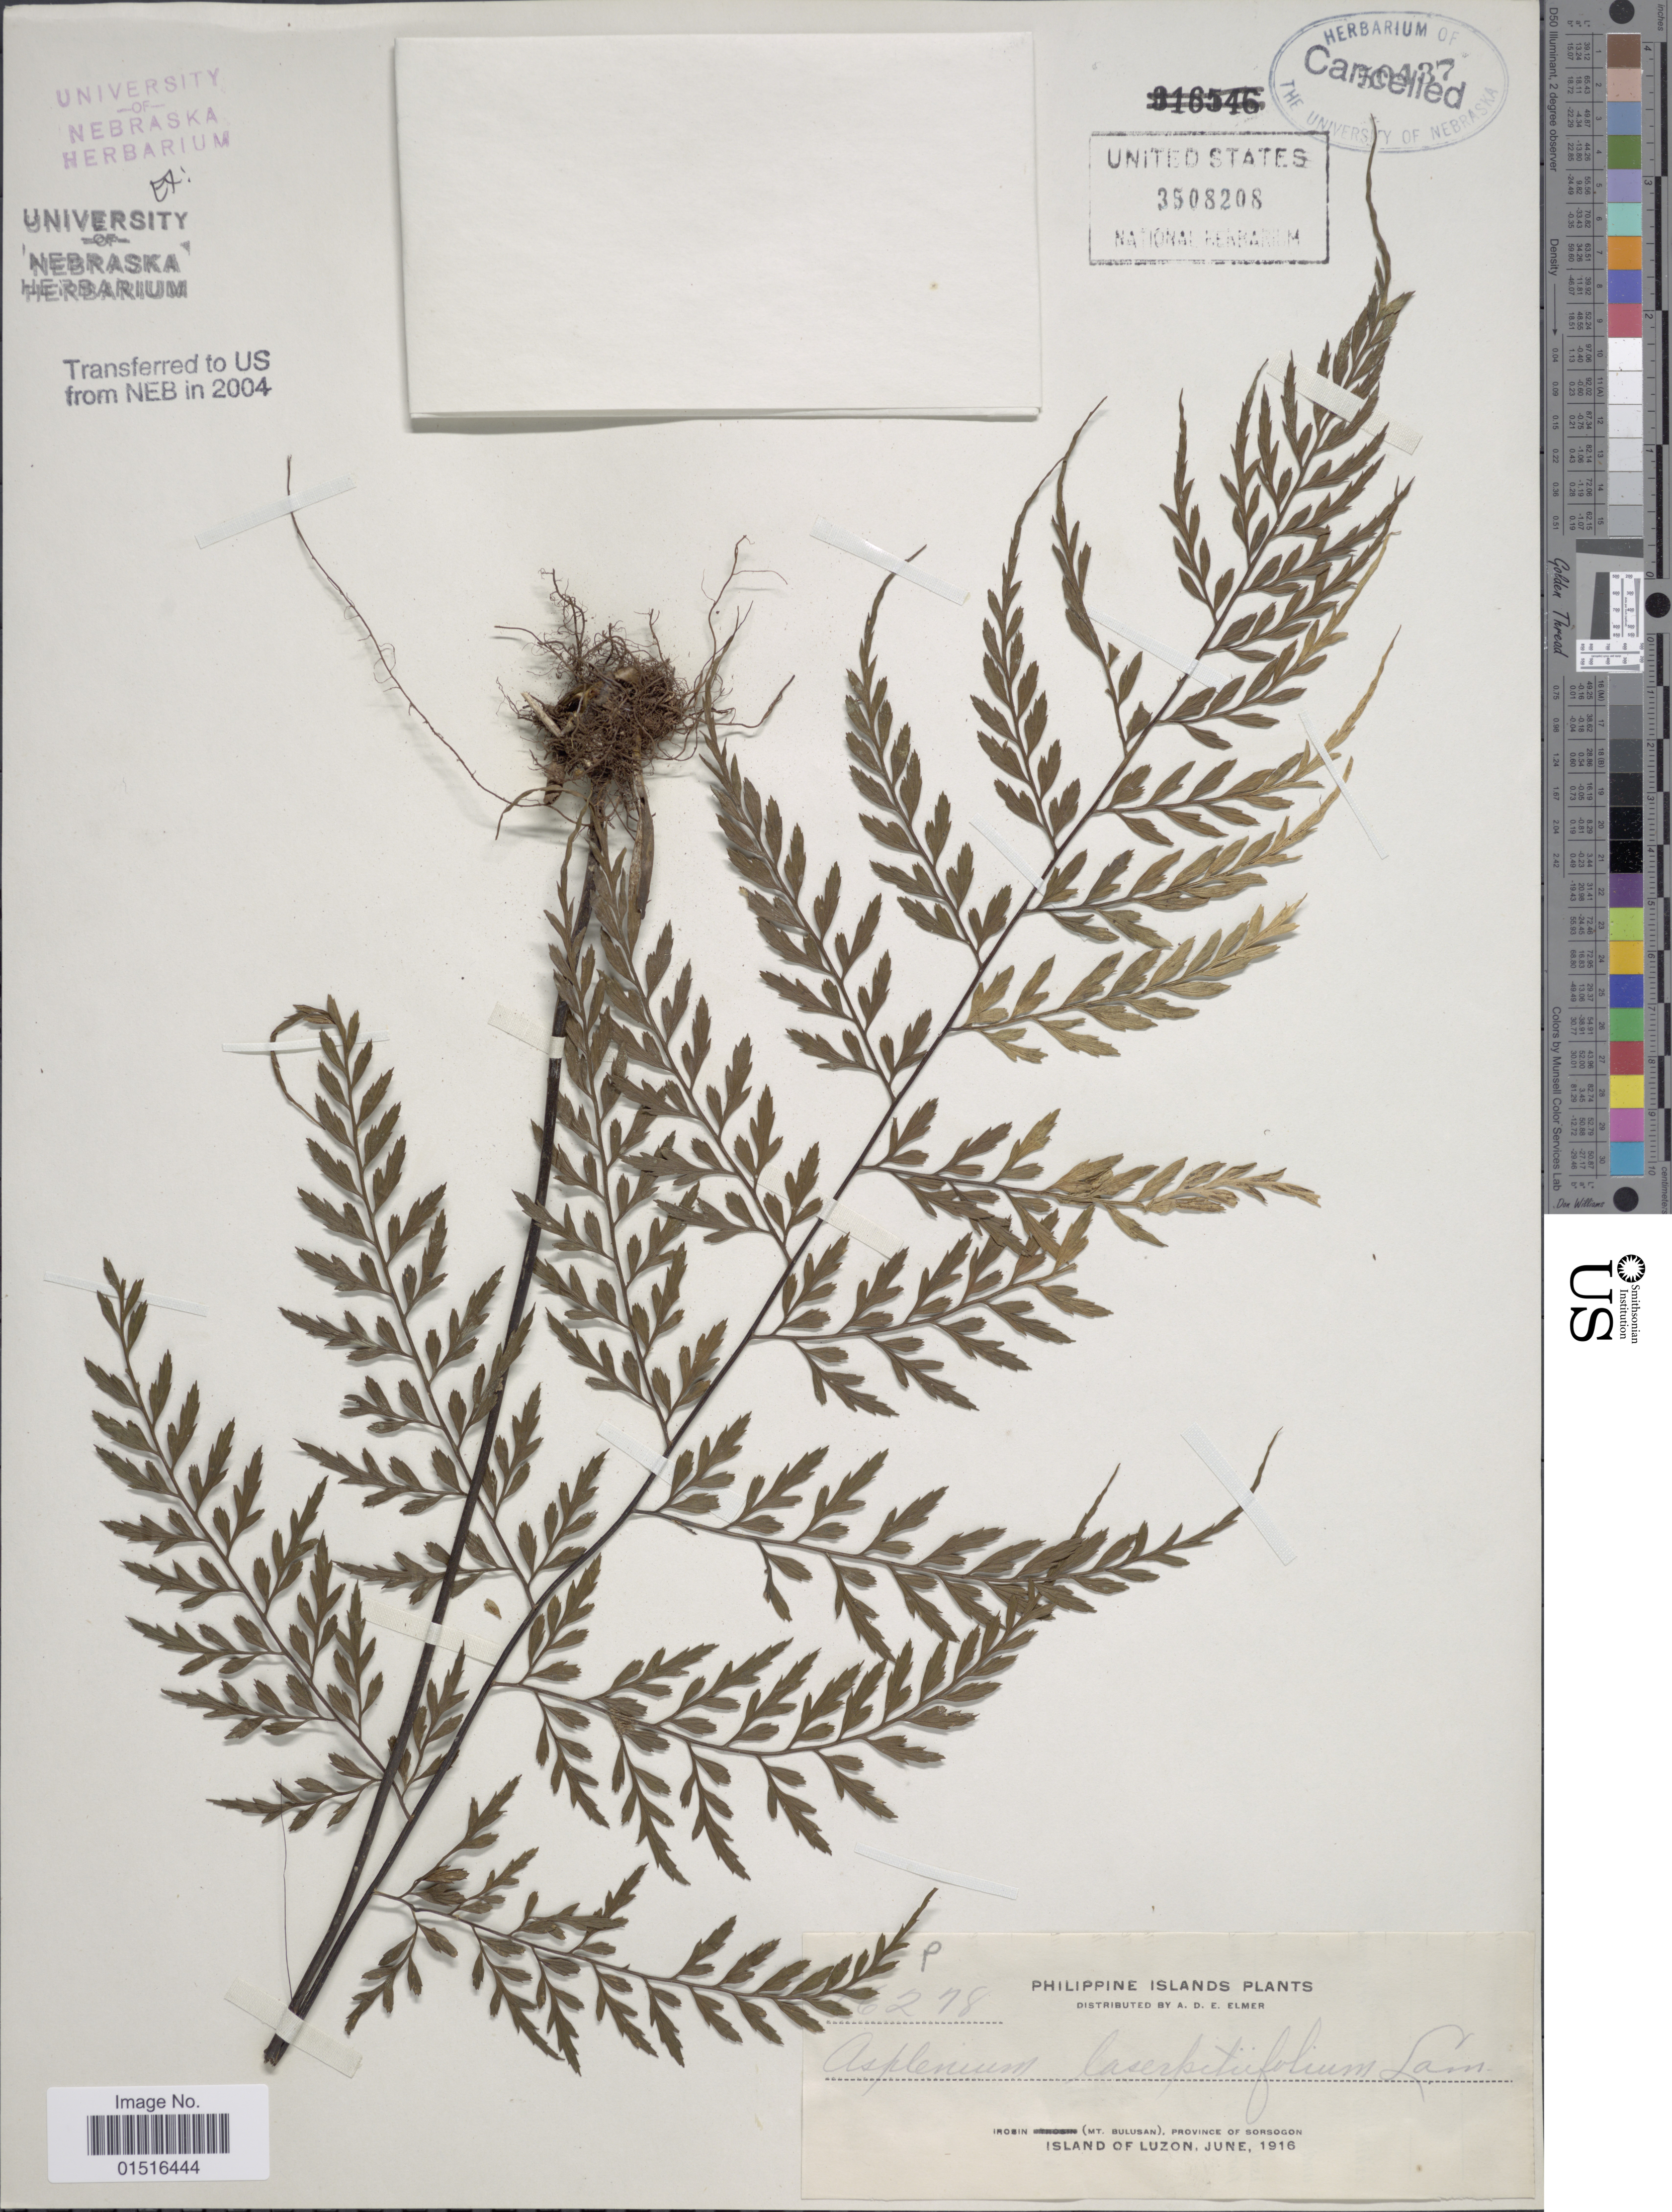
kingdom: Plantae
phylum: Tracheophyta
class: Polypodiopsida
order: Polypodiales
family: Aspleniaceae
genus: Asplenium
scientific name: Asplenium laserpitiifolium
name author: Lam.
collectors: A. D. E. Elmer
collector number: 16278 *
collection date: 1916-06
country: Philippines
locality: Philippine Islands, Irosin (Mt. Bulusan), Province of Sorsogon, Island of Luzon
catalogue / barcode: US 3508208